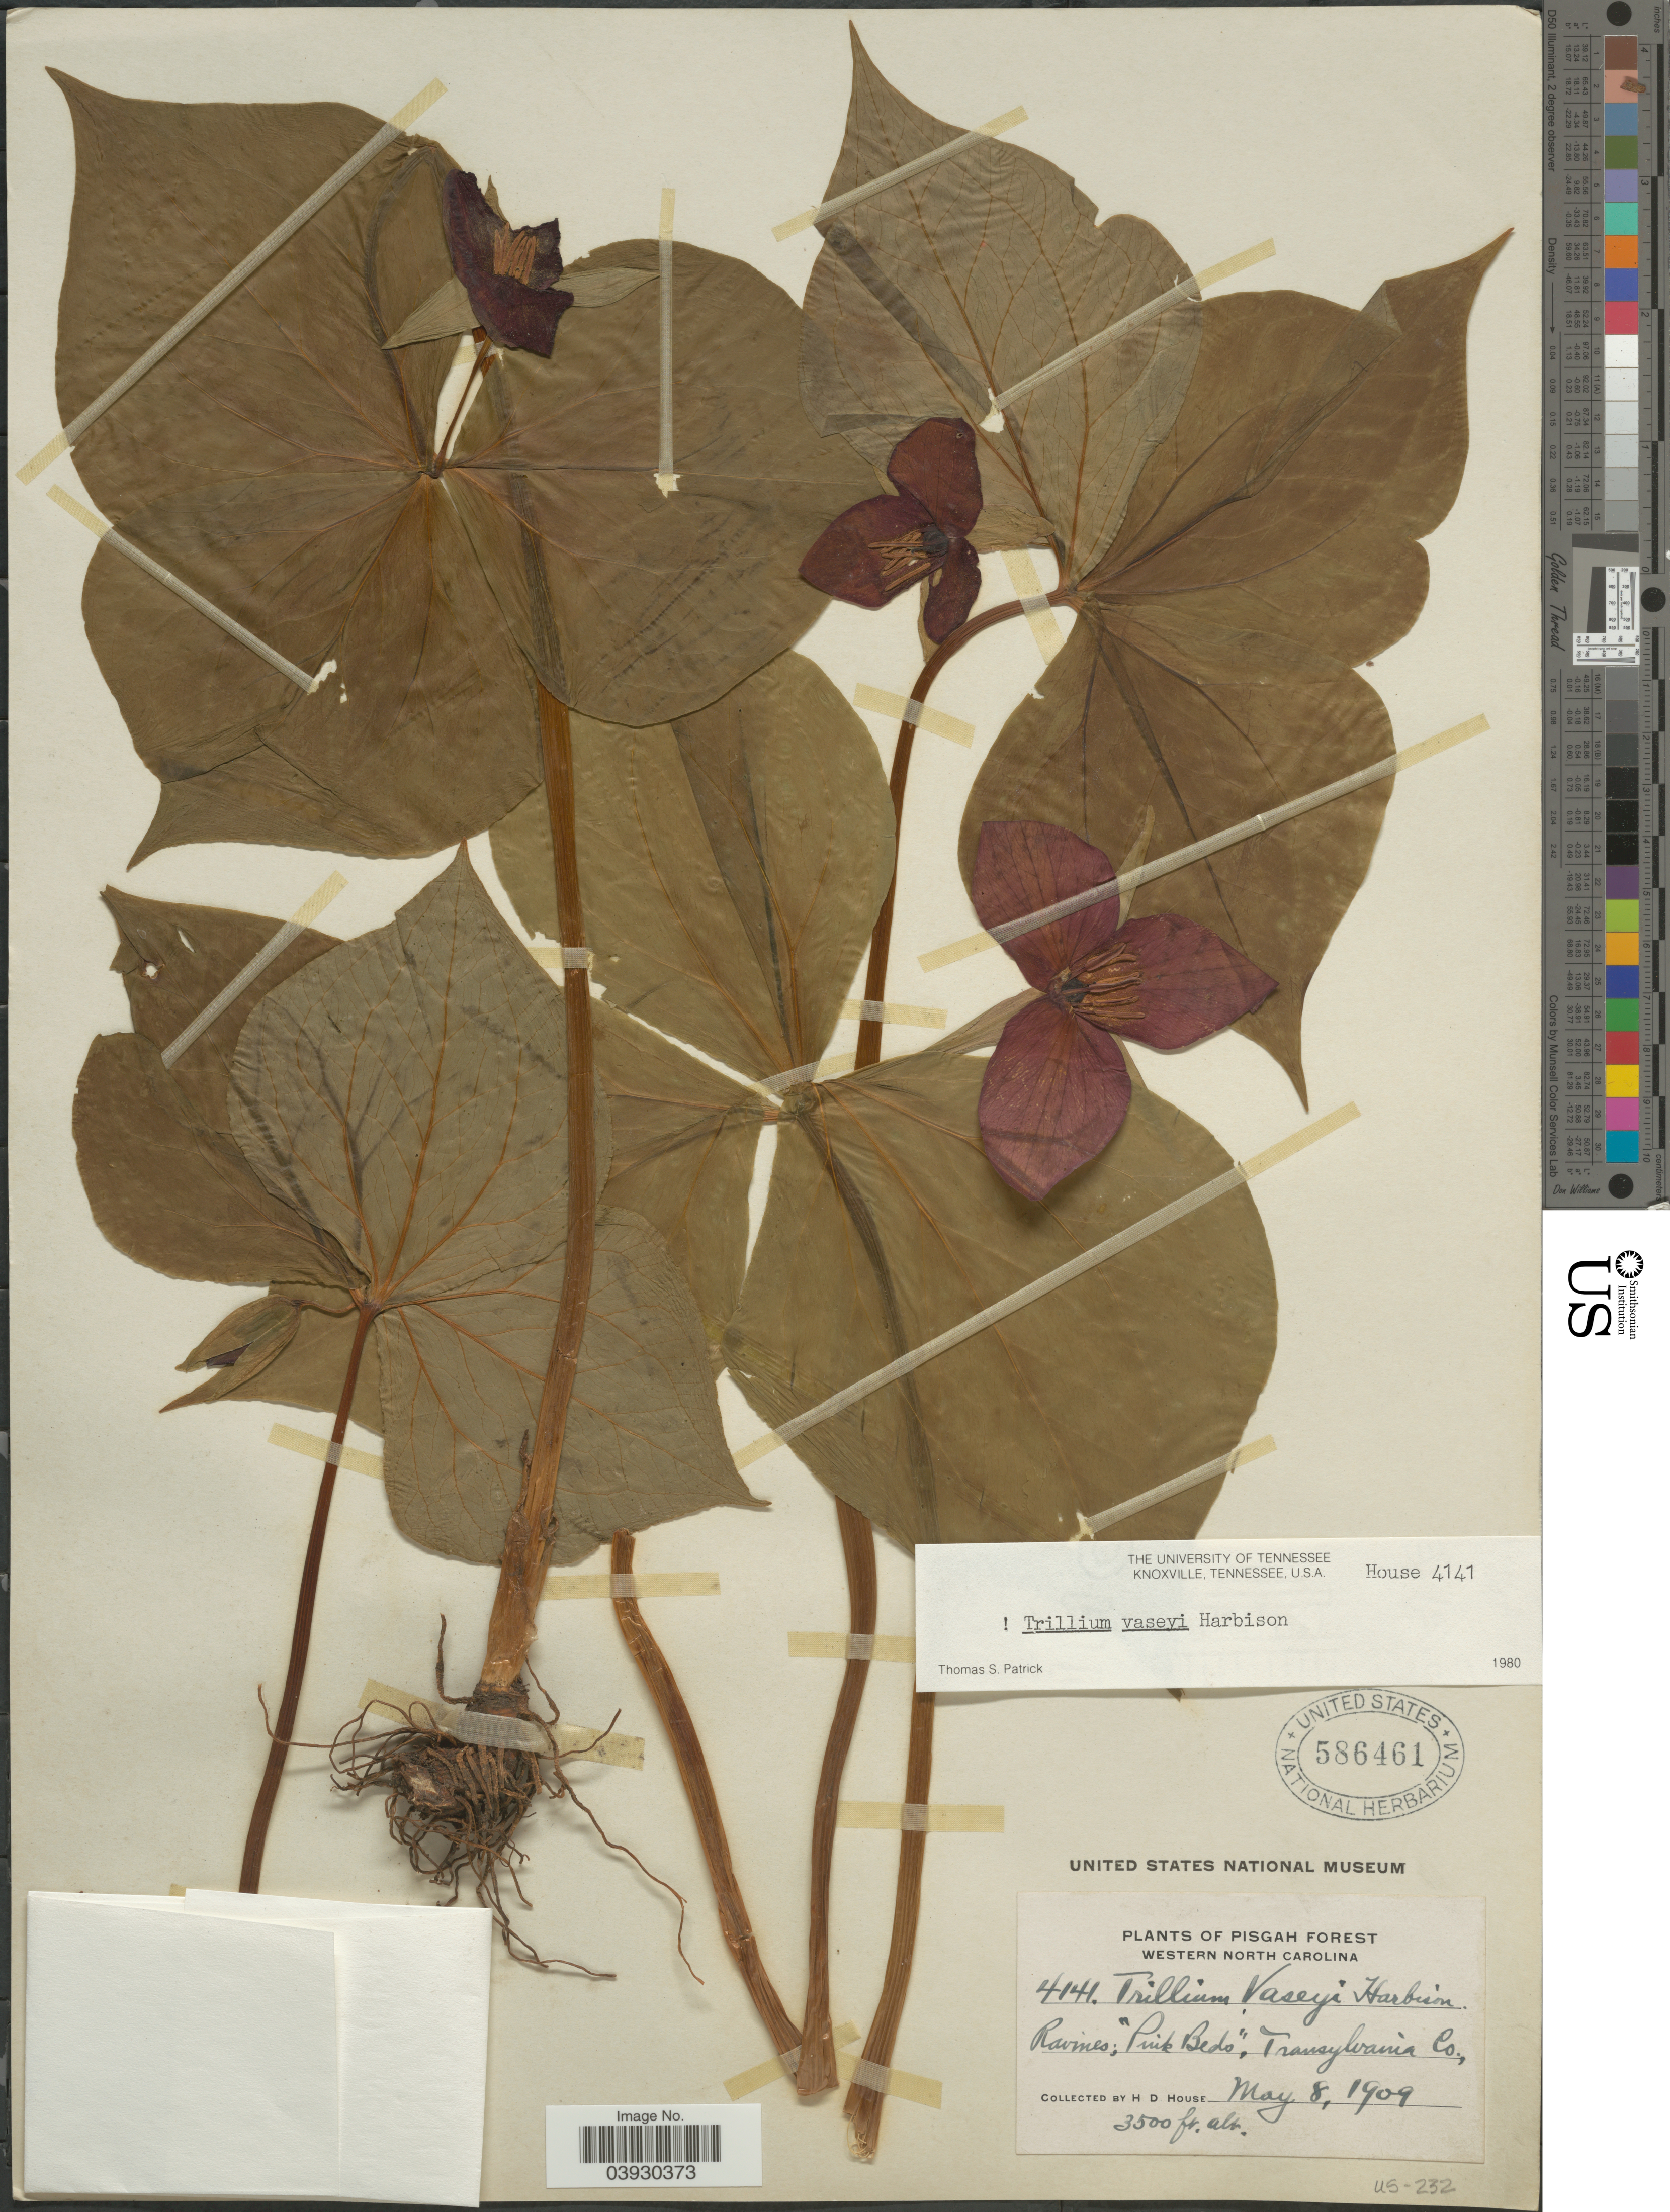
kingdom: Plantae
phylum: Tracheophyta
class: Liliopsida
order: Liliales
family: Melanthiaceae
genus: Trillium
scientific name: Trillium vaseyi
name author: Harb.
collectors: H. D. House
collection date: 1909-05-08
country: United States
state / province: North Carolina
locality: Pisgah Forest. Western North Carolina. Ravines "Pink Beds", Transylvania Co.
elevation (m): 1067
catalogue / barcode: US 586461